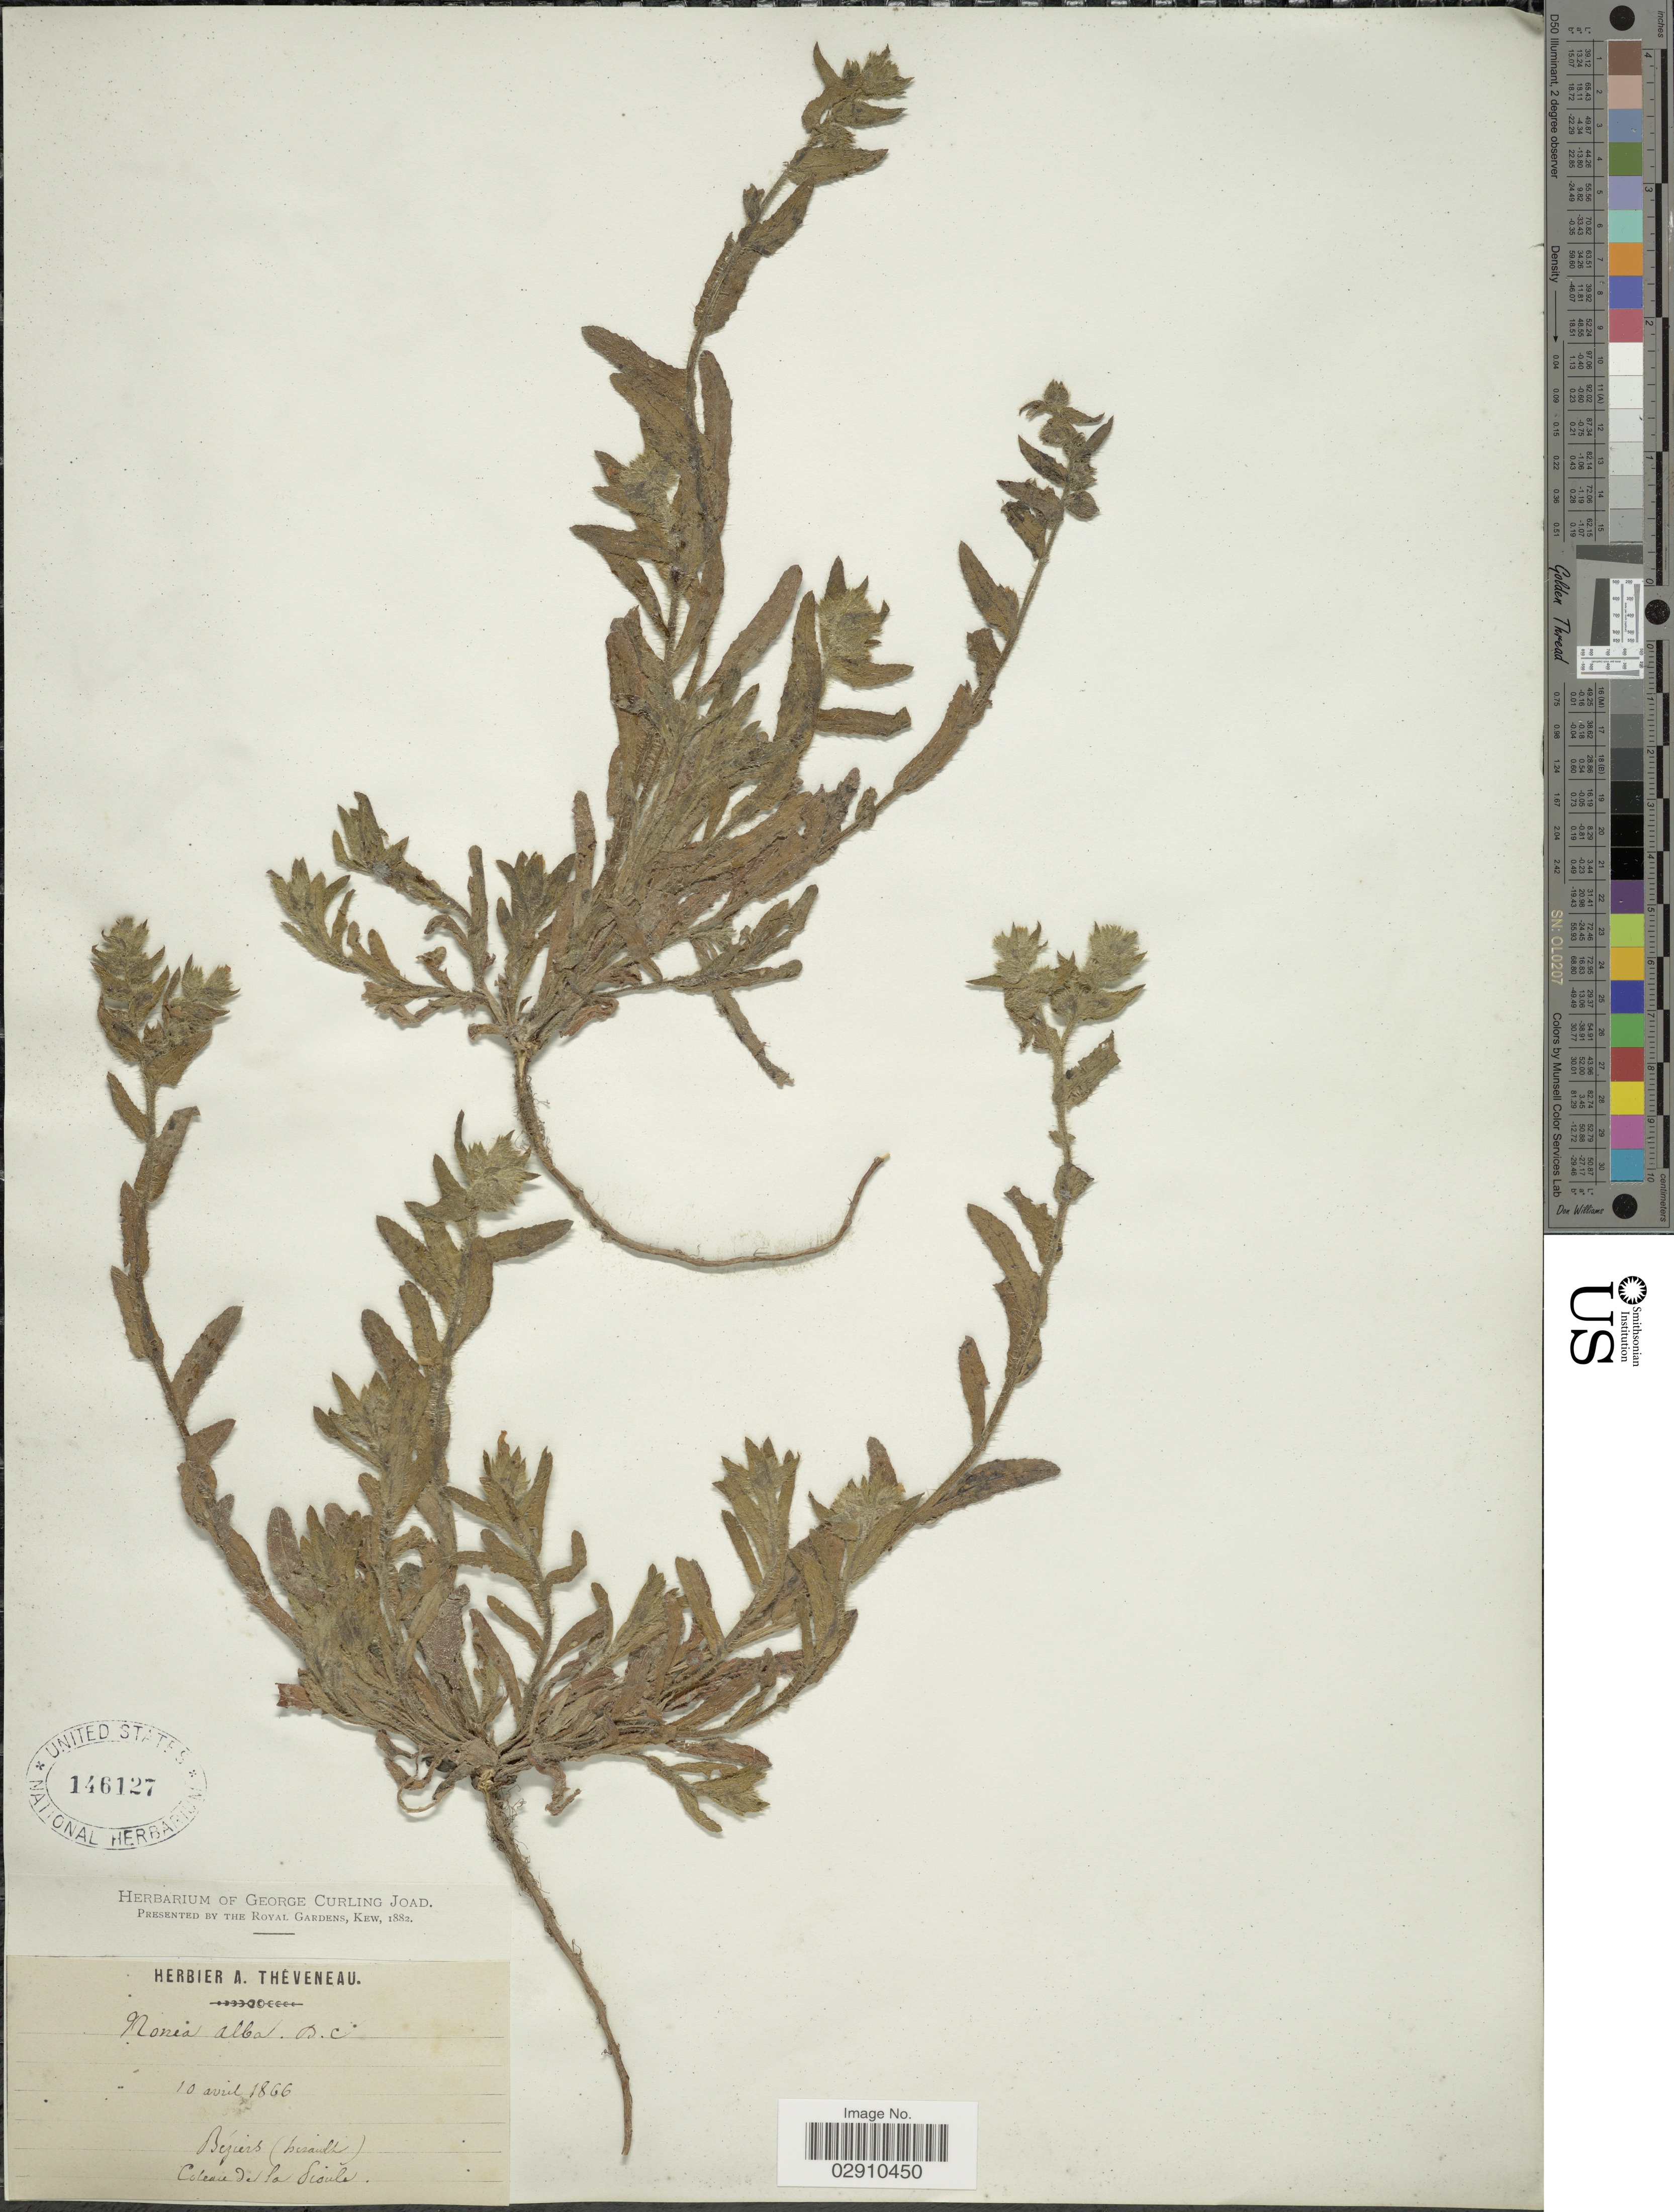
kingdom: Plantae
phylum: Tracheophyta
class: Magnoliopsida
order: Boraginales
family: Boraginaceae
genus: Nonea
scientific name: Nonea alba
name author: DC.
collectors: ex herb. A. Theveneau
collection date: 1866-04-10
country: France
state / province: Occitanie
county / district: Hérault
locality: Béziers (herault). Coleaie del la Fisula. [interpreted]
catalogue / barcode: US 146127